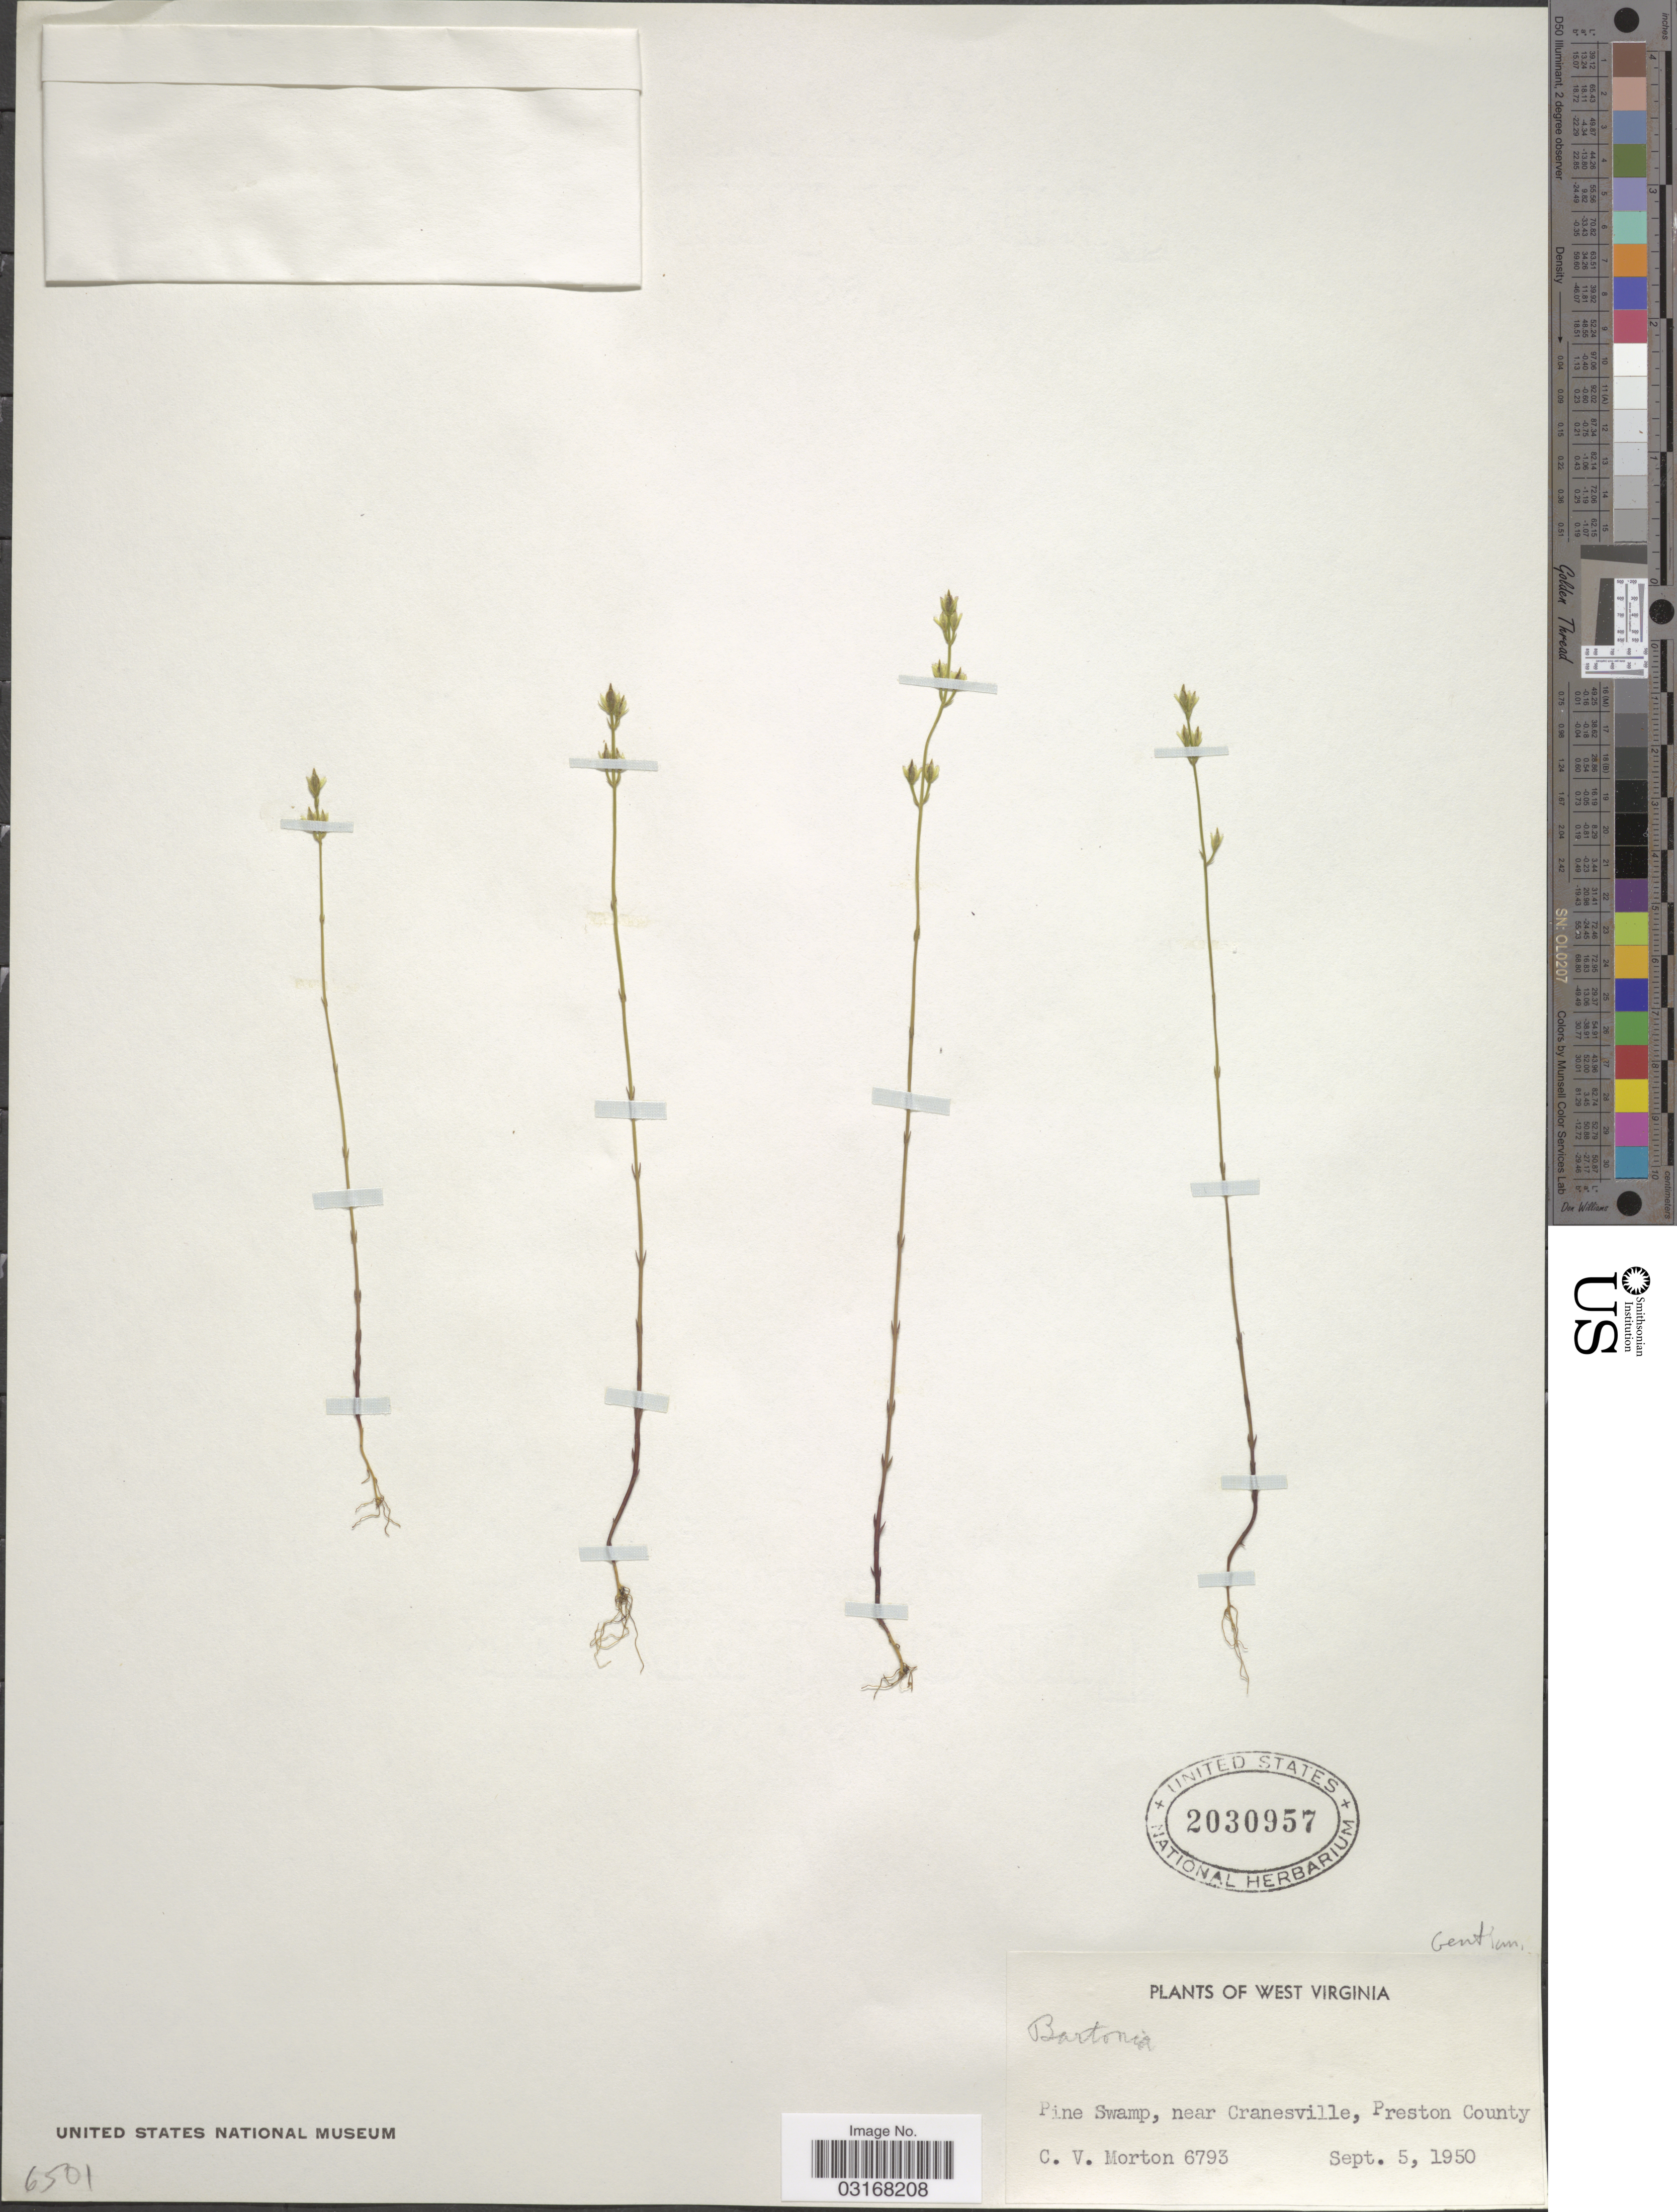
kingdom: Plantae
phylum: Tracheophyta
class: Magnoliopsida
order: Gentianales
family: Gentianaceae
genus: Bartonia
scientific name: Bartonia virginica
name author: (L.) Britton, Stearns & Poggenb.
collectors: C. V. Morton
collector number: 6793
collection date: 1950-09-05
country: United States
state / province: West Virginia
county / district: Preston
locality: Pine Swamp, near Granesville, Preston County.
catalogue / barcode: US 2030957